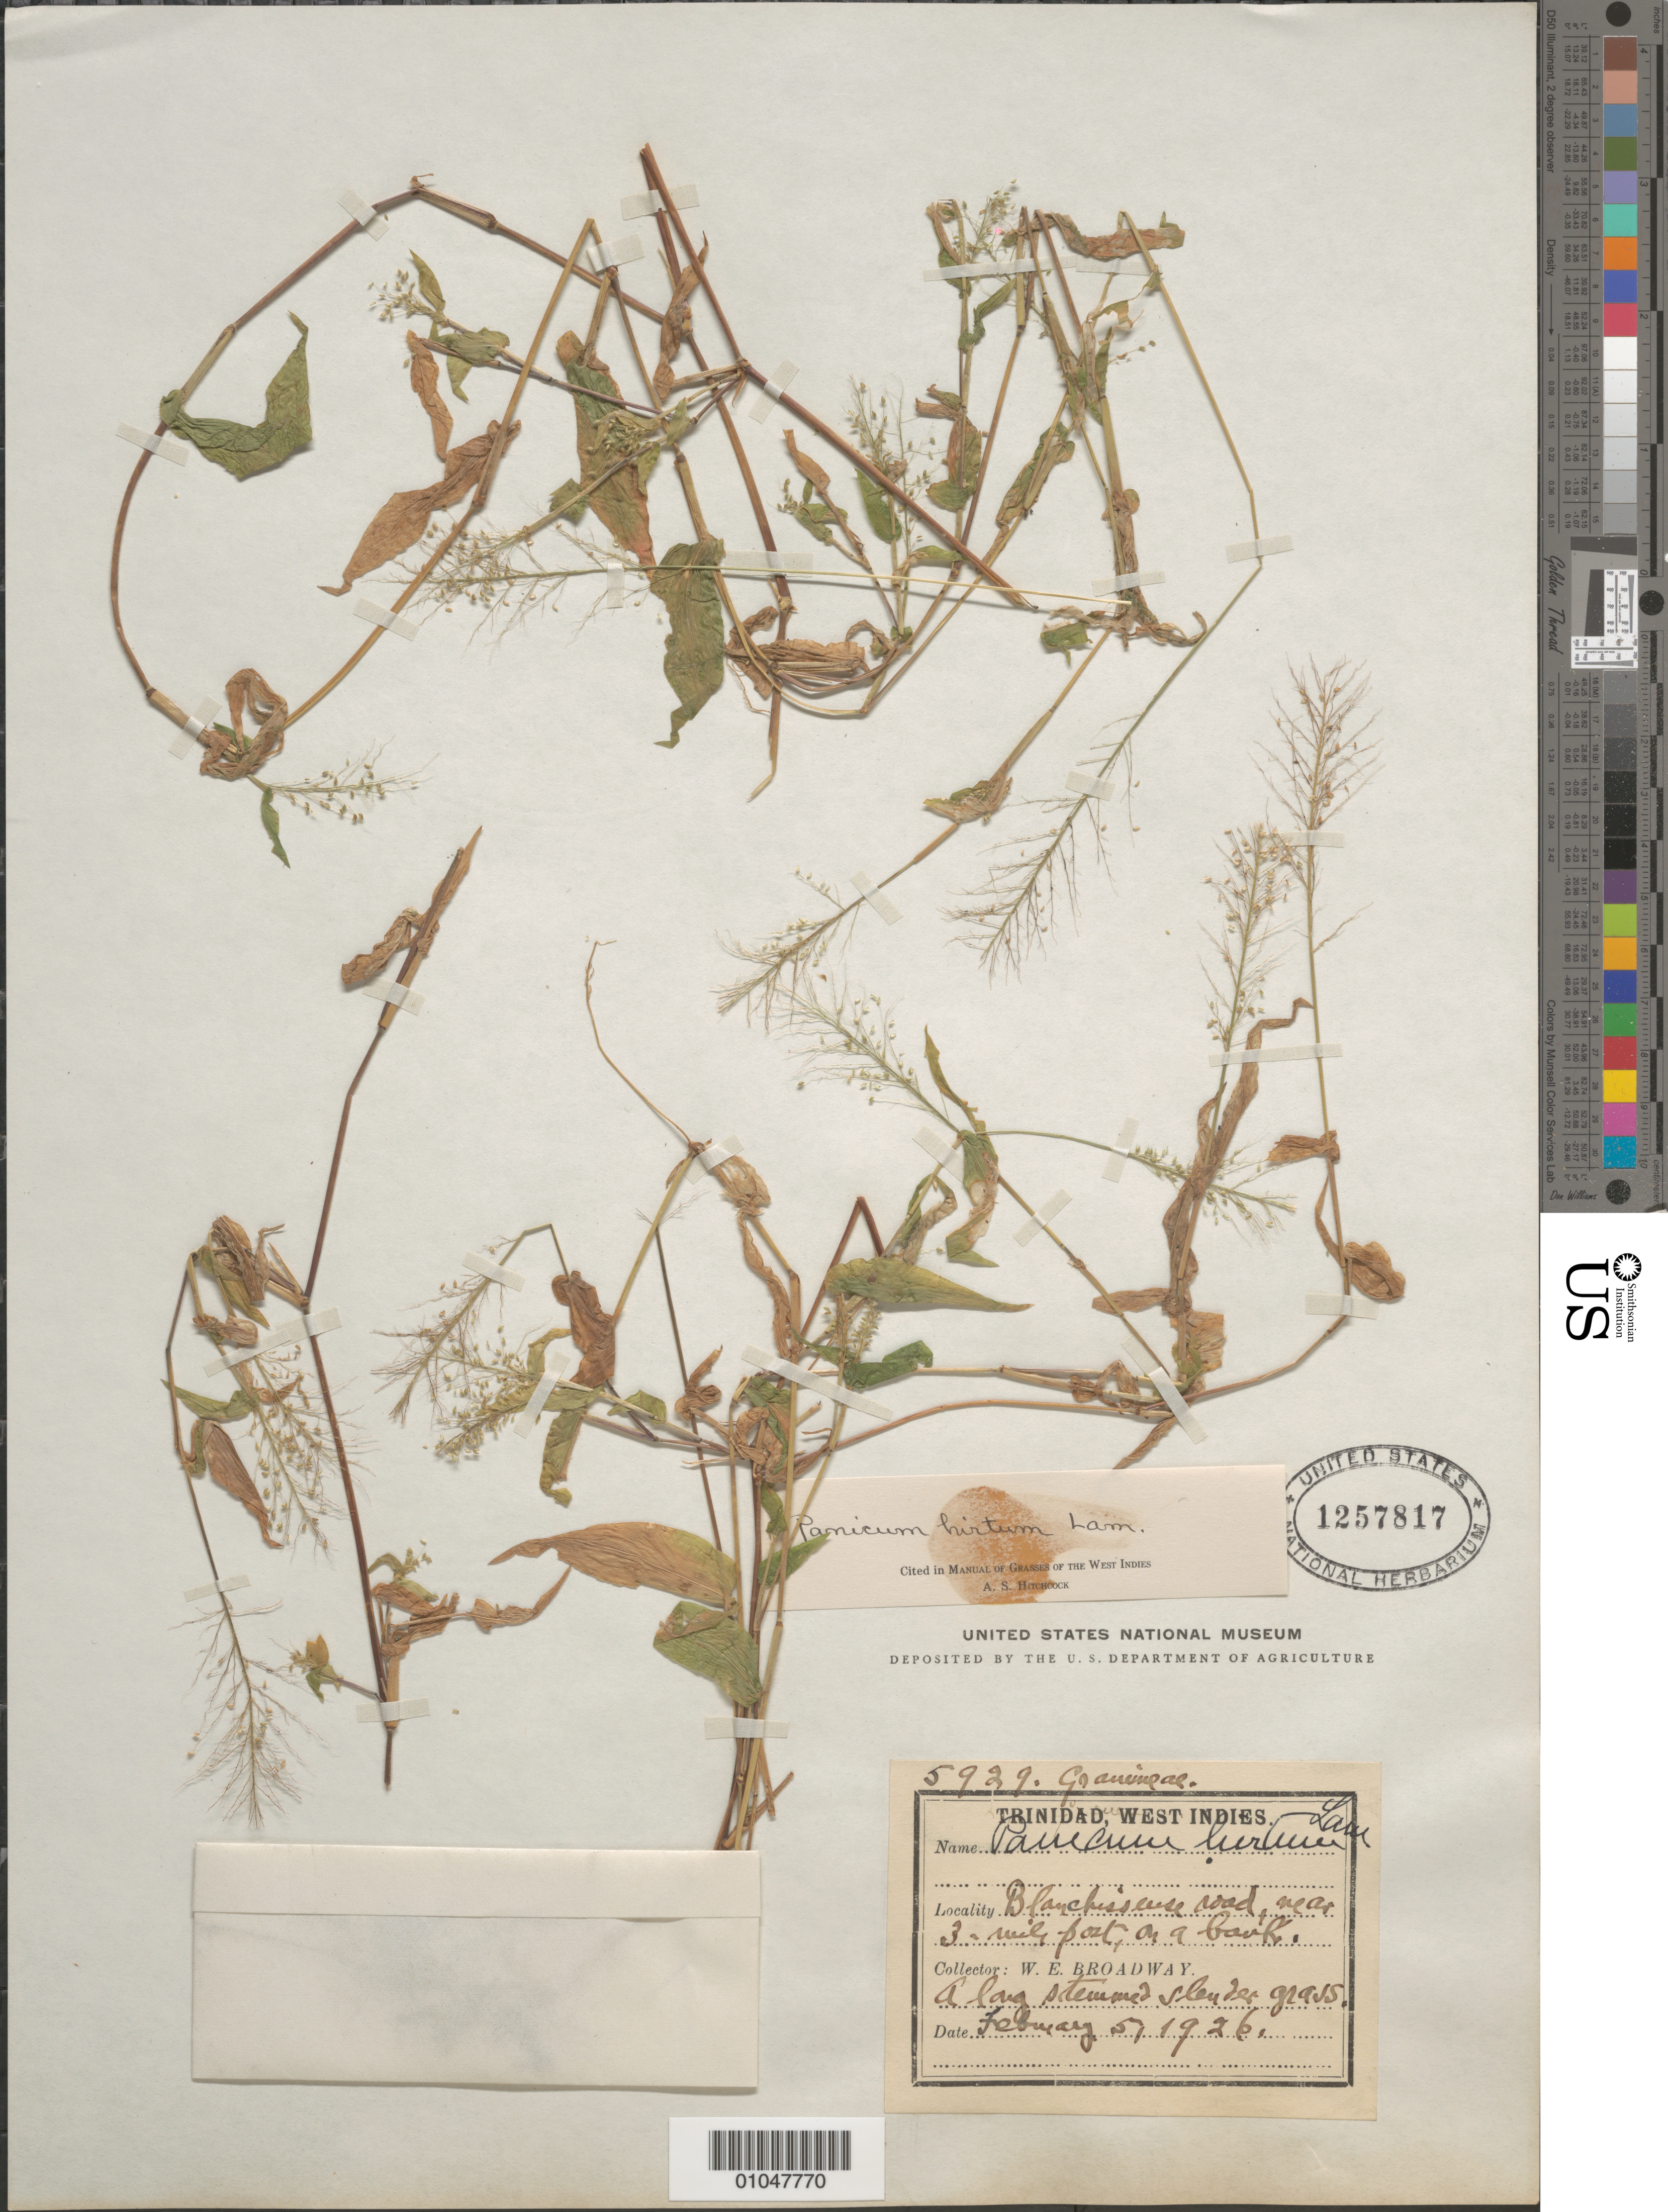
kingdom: Plantae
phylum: Tracheophyta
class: Liliopsida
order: Poales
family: Poaceae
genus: Panicum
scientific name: Panicum hirtum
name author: Lam.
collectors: W. E. Broadway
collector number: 5929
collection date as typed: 05 Feb 1926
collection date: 1926-02-05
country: Trinidad and Tobago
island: Trinidad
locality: Blanchisse rd near 3 m post on a bank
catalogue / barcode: US 1257817